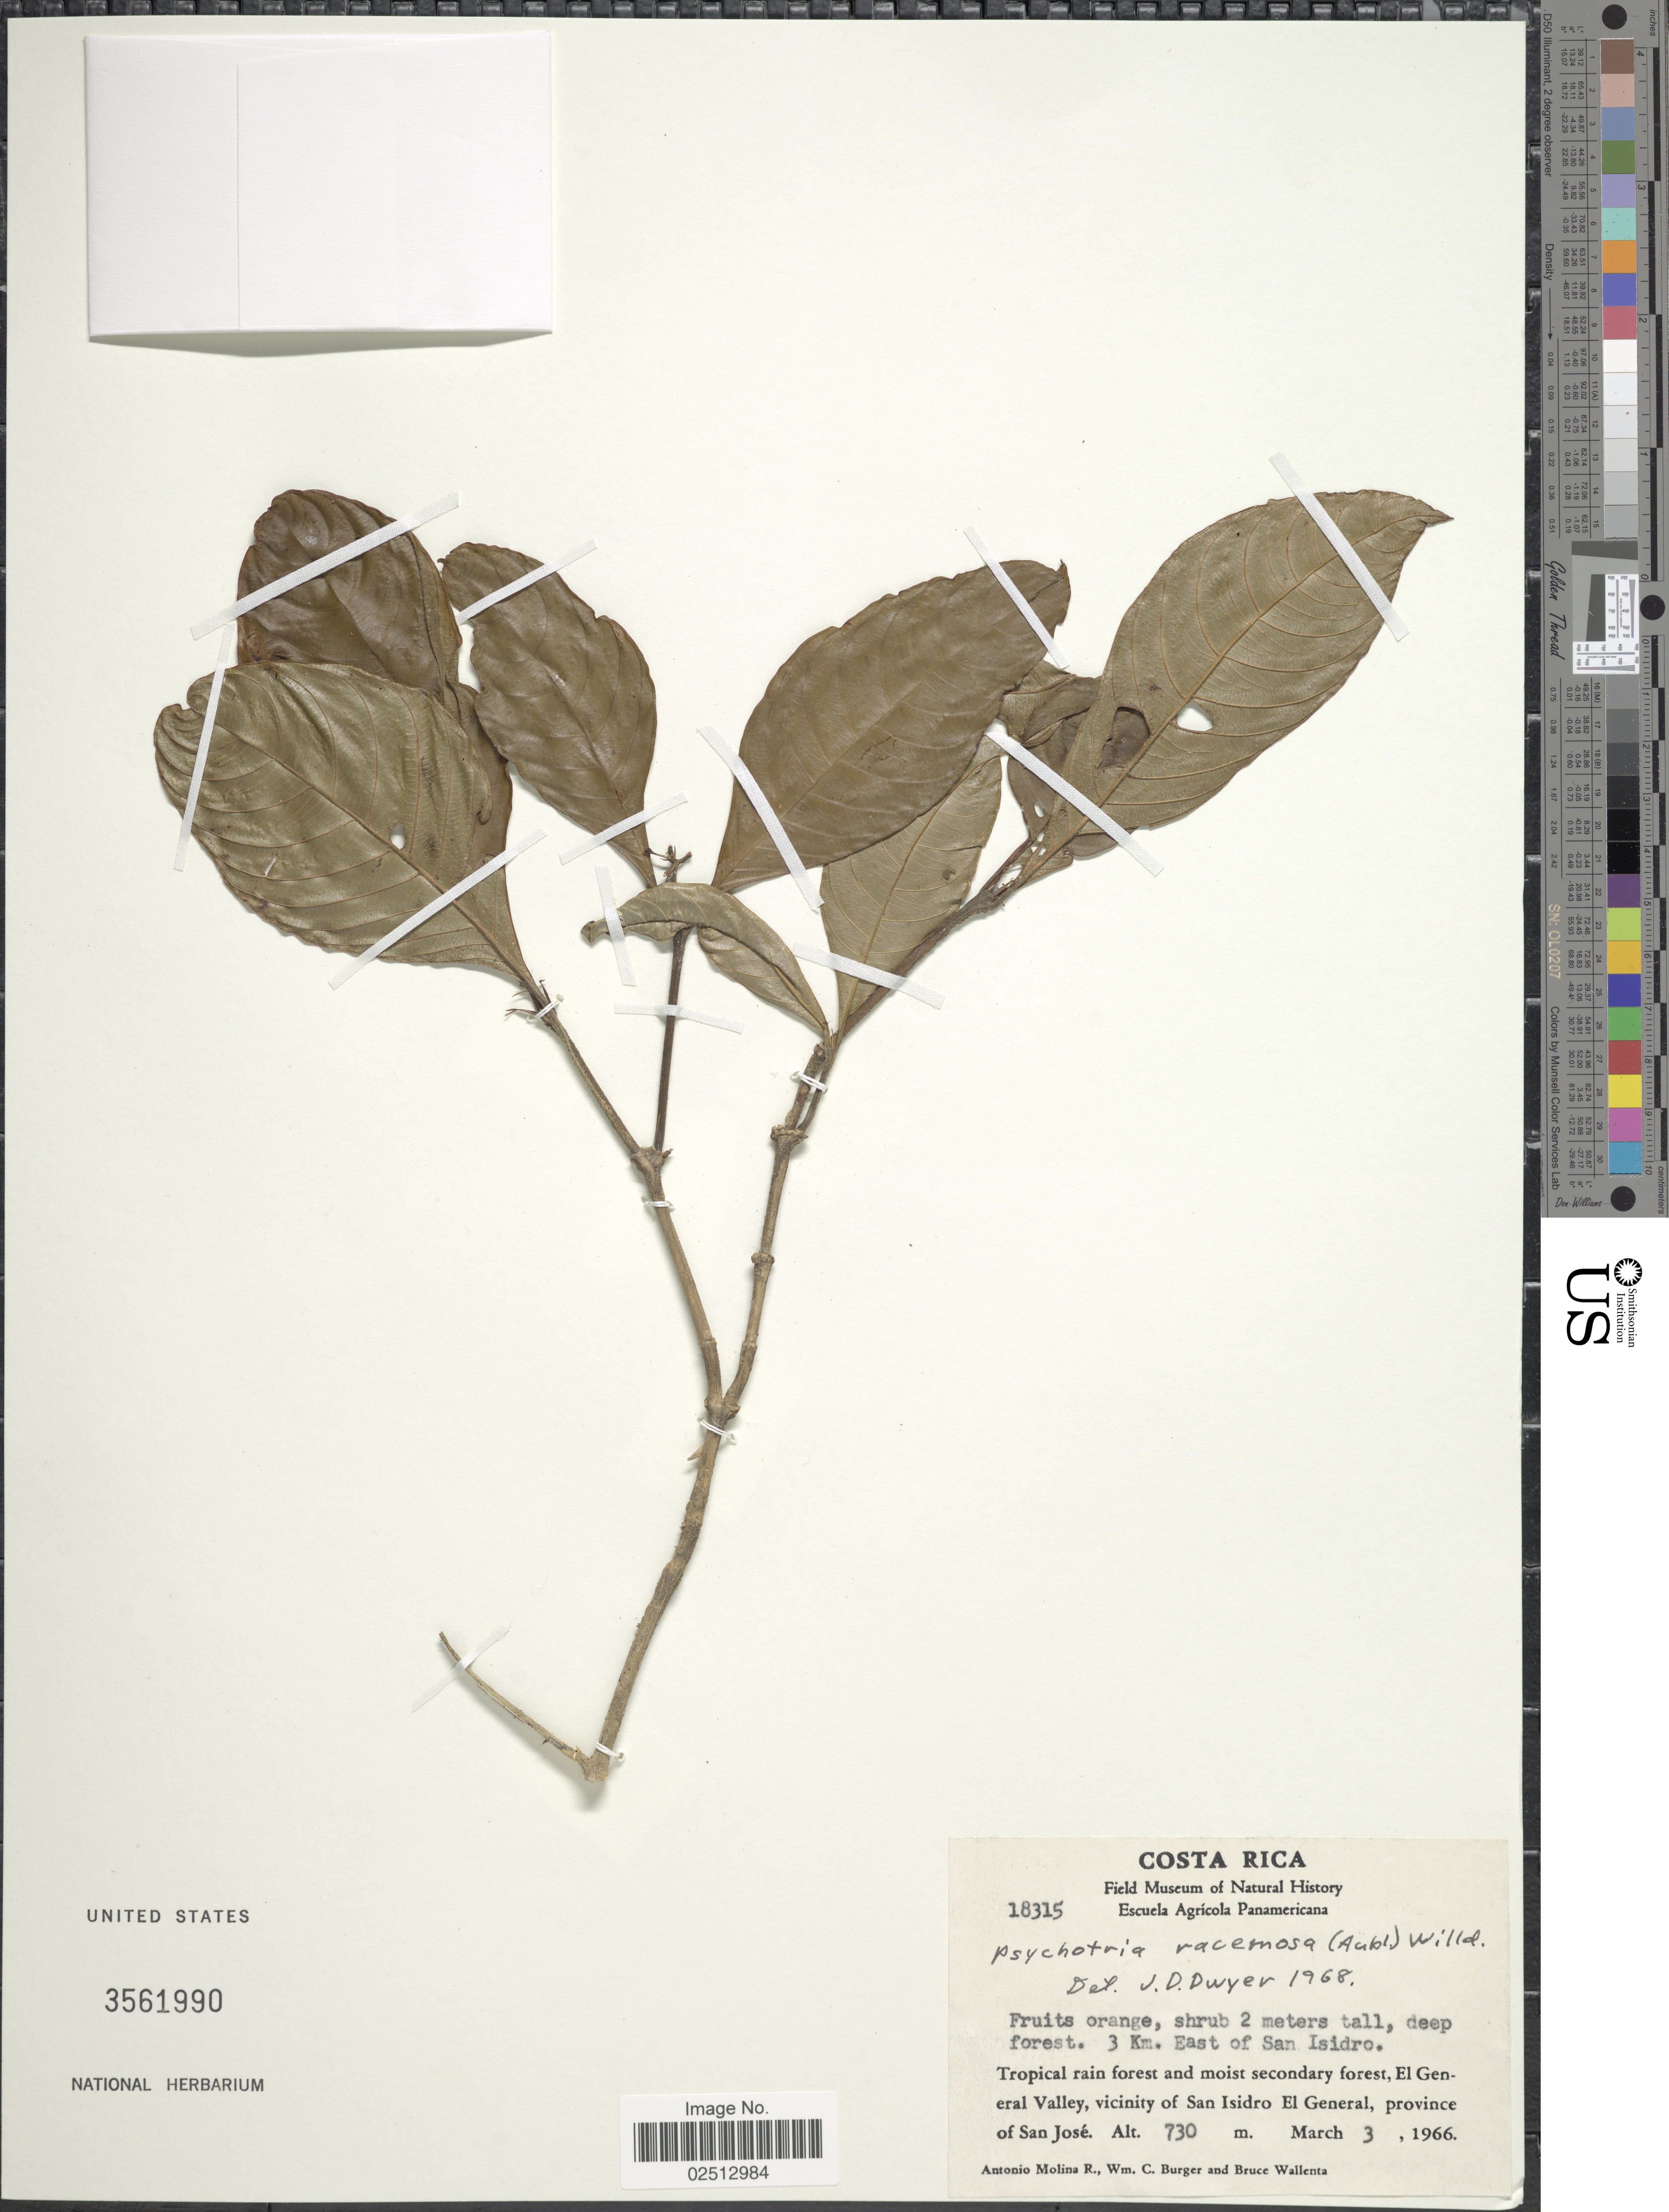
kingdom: Plantae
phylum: Tracheophyta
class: Magnoliopsida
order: Gentianales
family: Rubiaceae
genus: Psychotria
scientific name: Psychotria racemosa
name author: Rich.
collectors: A. Molina R., W. Burger & B. Wallenta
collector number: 18315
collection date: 1966-03-03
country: Costa Rica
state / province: San José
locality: Costa Rica. Tropical rain forest and moist secondary forest, El General, vicinity of San Isidro El General, province of San Jose,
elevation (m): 730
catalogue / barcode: US 3561990